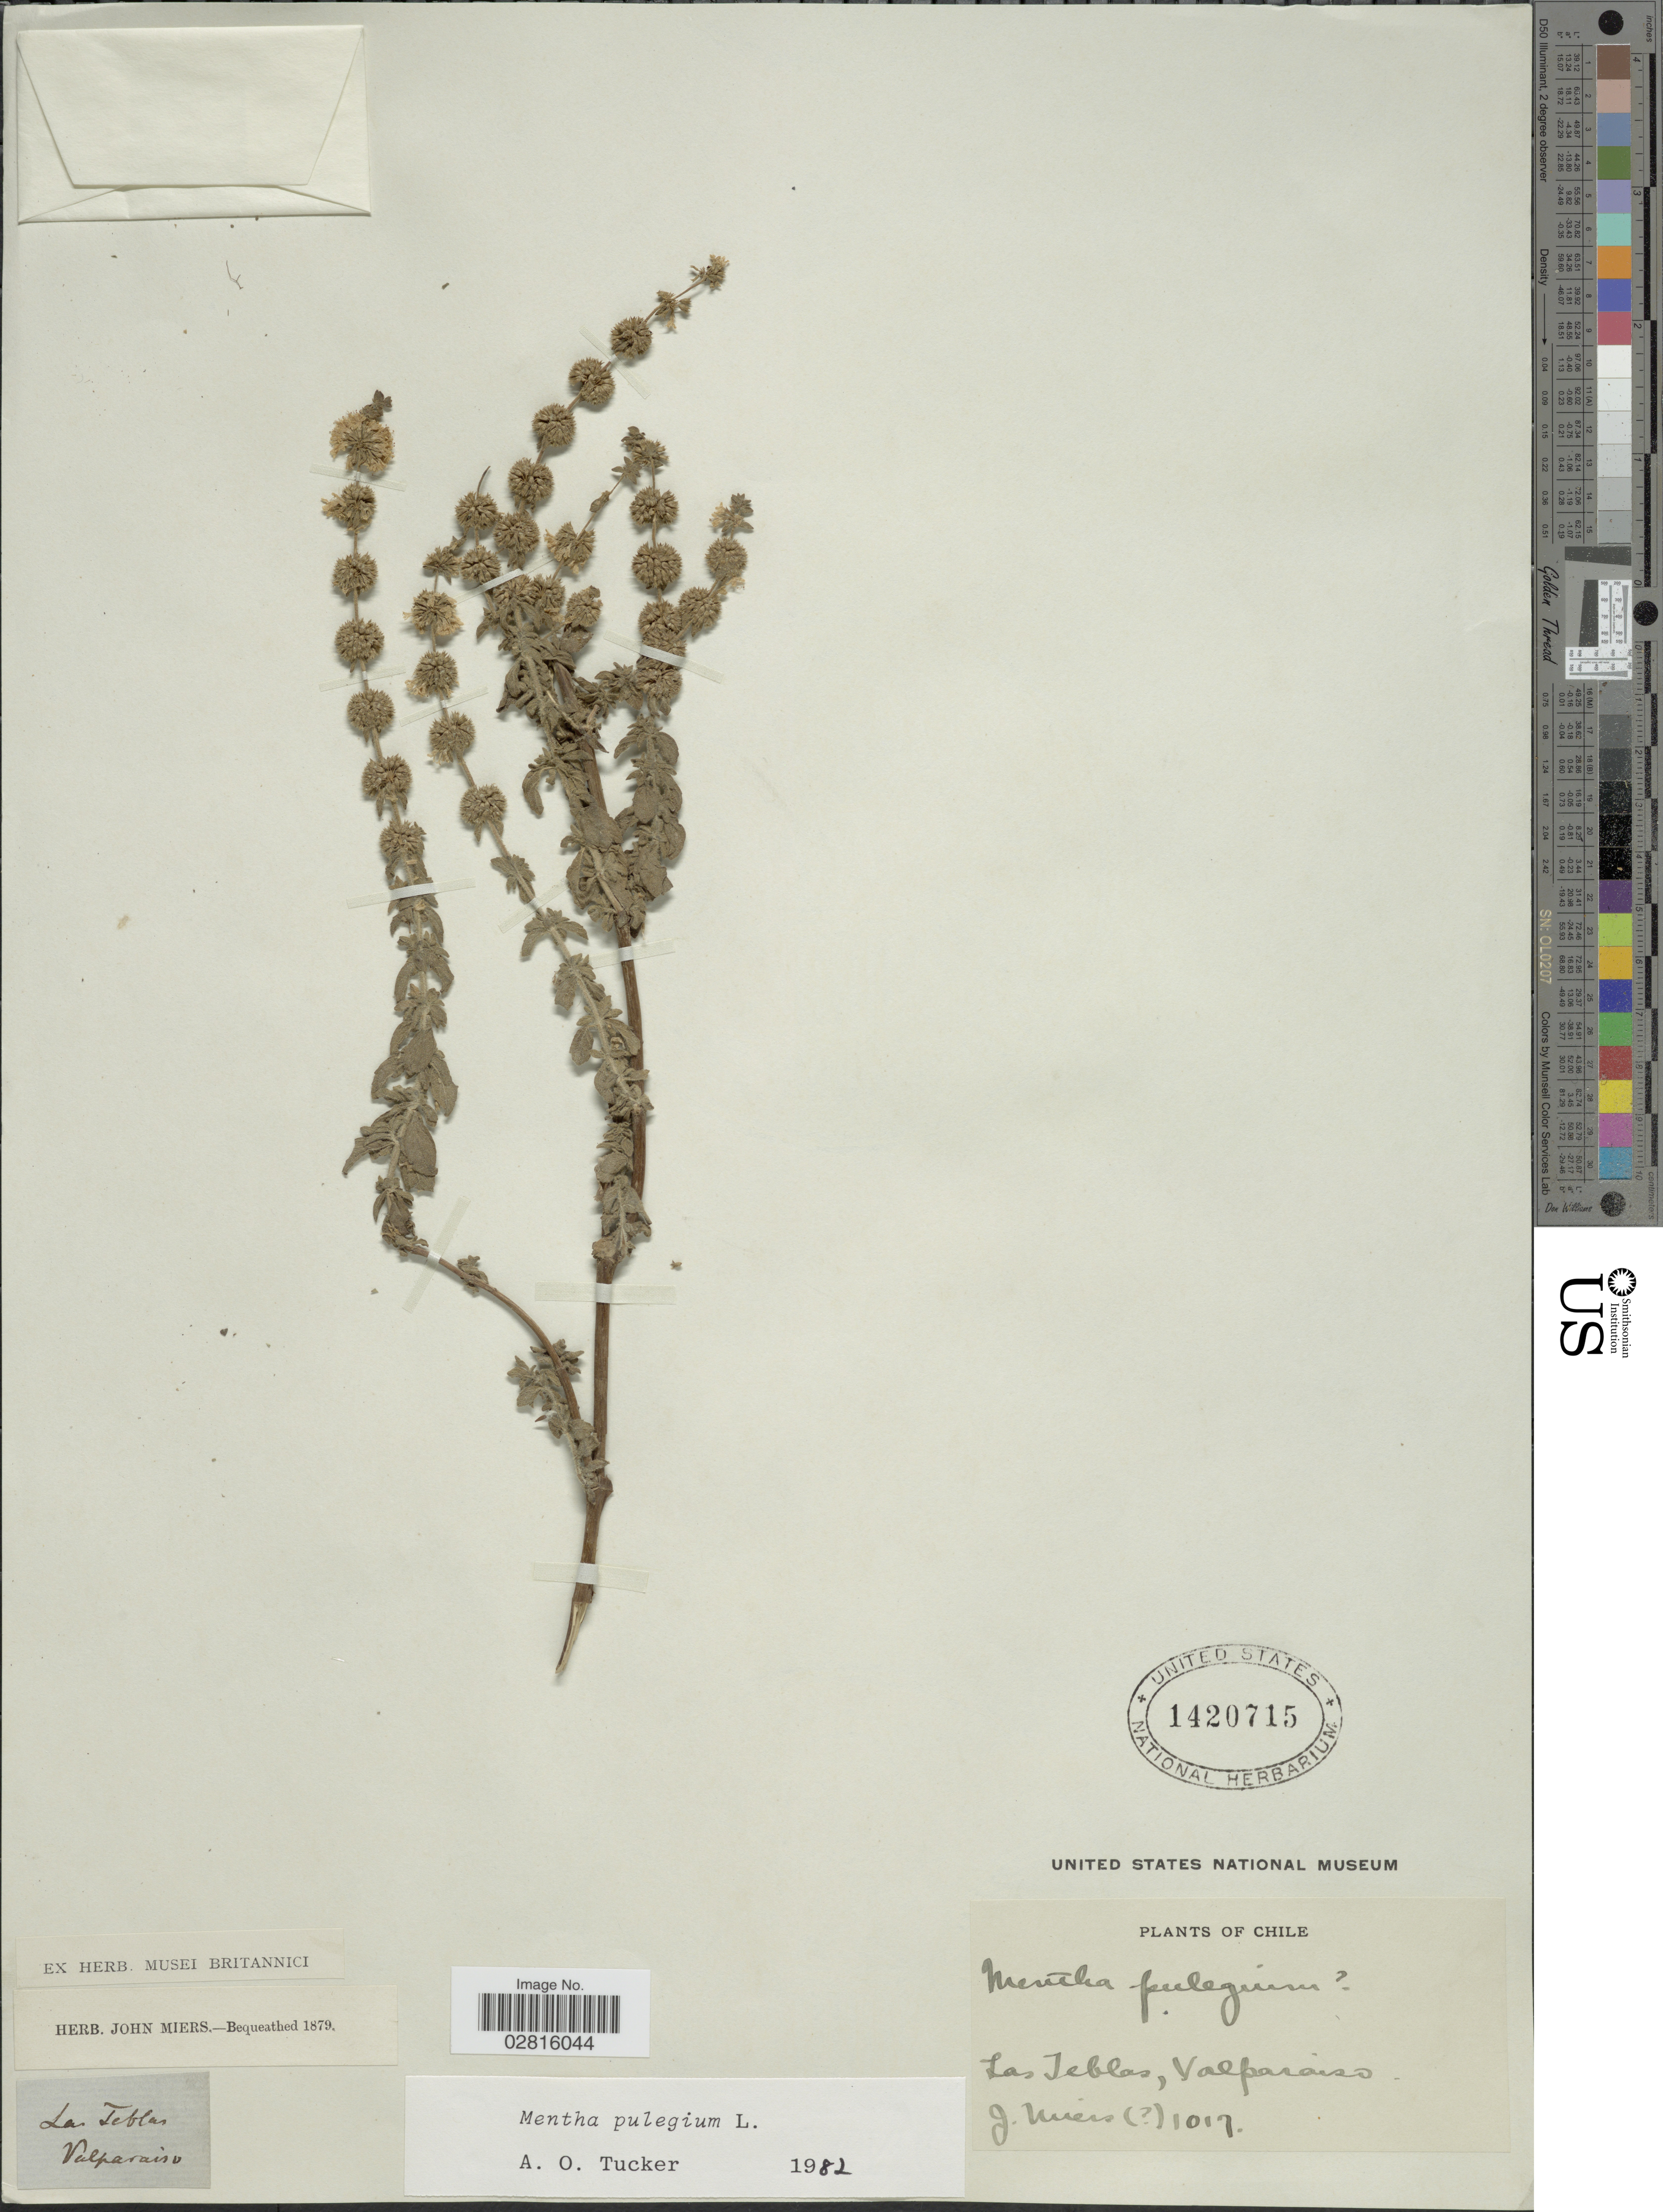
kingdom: Plantae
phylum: Tracheophyta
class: Magnoliopsida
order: Lamiales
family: Lamiaceae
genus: Mentha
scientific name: Mentha pulegium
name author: L.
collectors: J. Miers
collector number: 1017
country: Chile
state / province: Valparaíso (V)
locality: Las Teblas.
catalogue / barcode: US 1420715